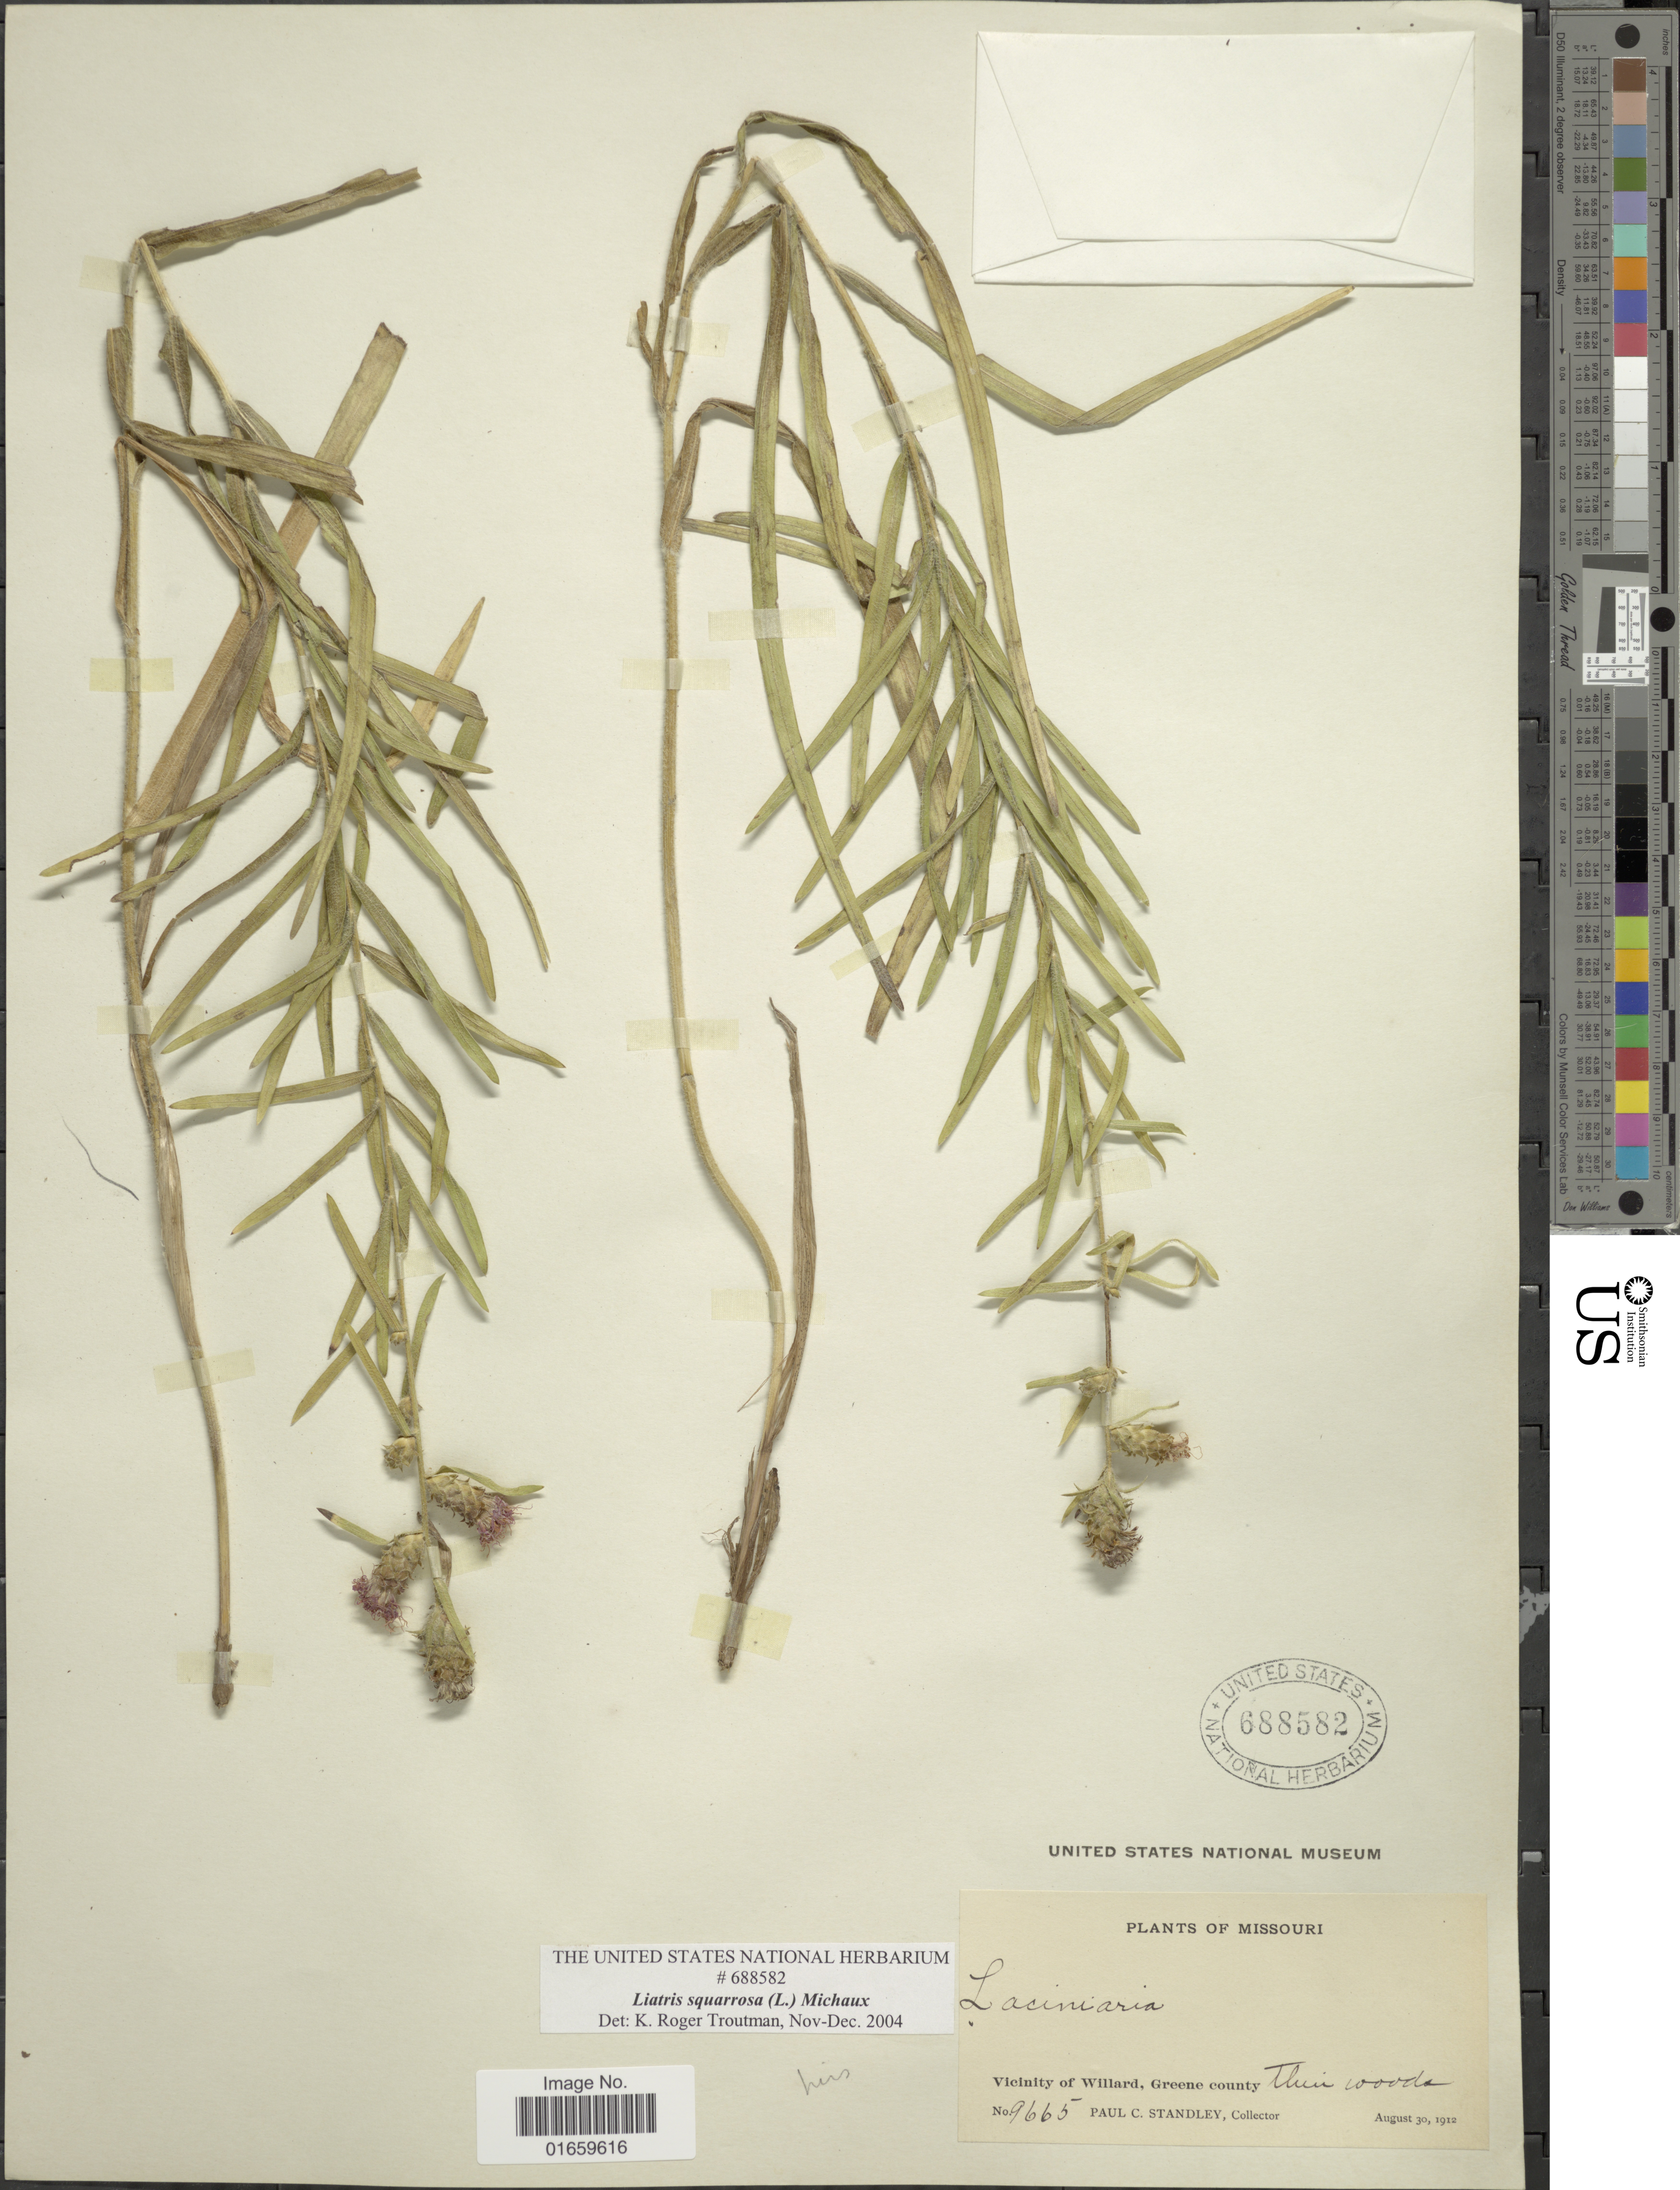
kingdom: Plantae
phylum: Tracheophyta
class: Magnoliopsida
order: Asterales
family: Asteraceae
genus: Liatris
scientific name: Liatris squarrosa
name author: (L.) Michx.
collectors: P. C. Standley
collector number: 9665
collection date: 1912-08-30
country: United States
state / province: Missouri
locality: Vicinity of Willard, Greene county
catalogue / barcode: US 688582